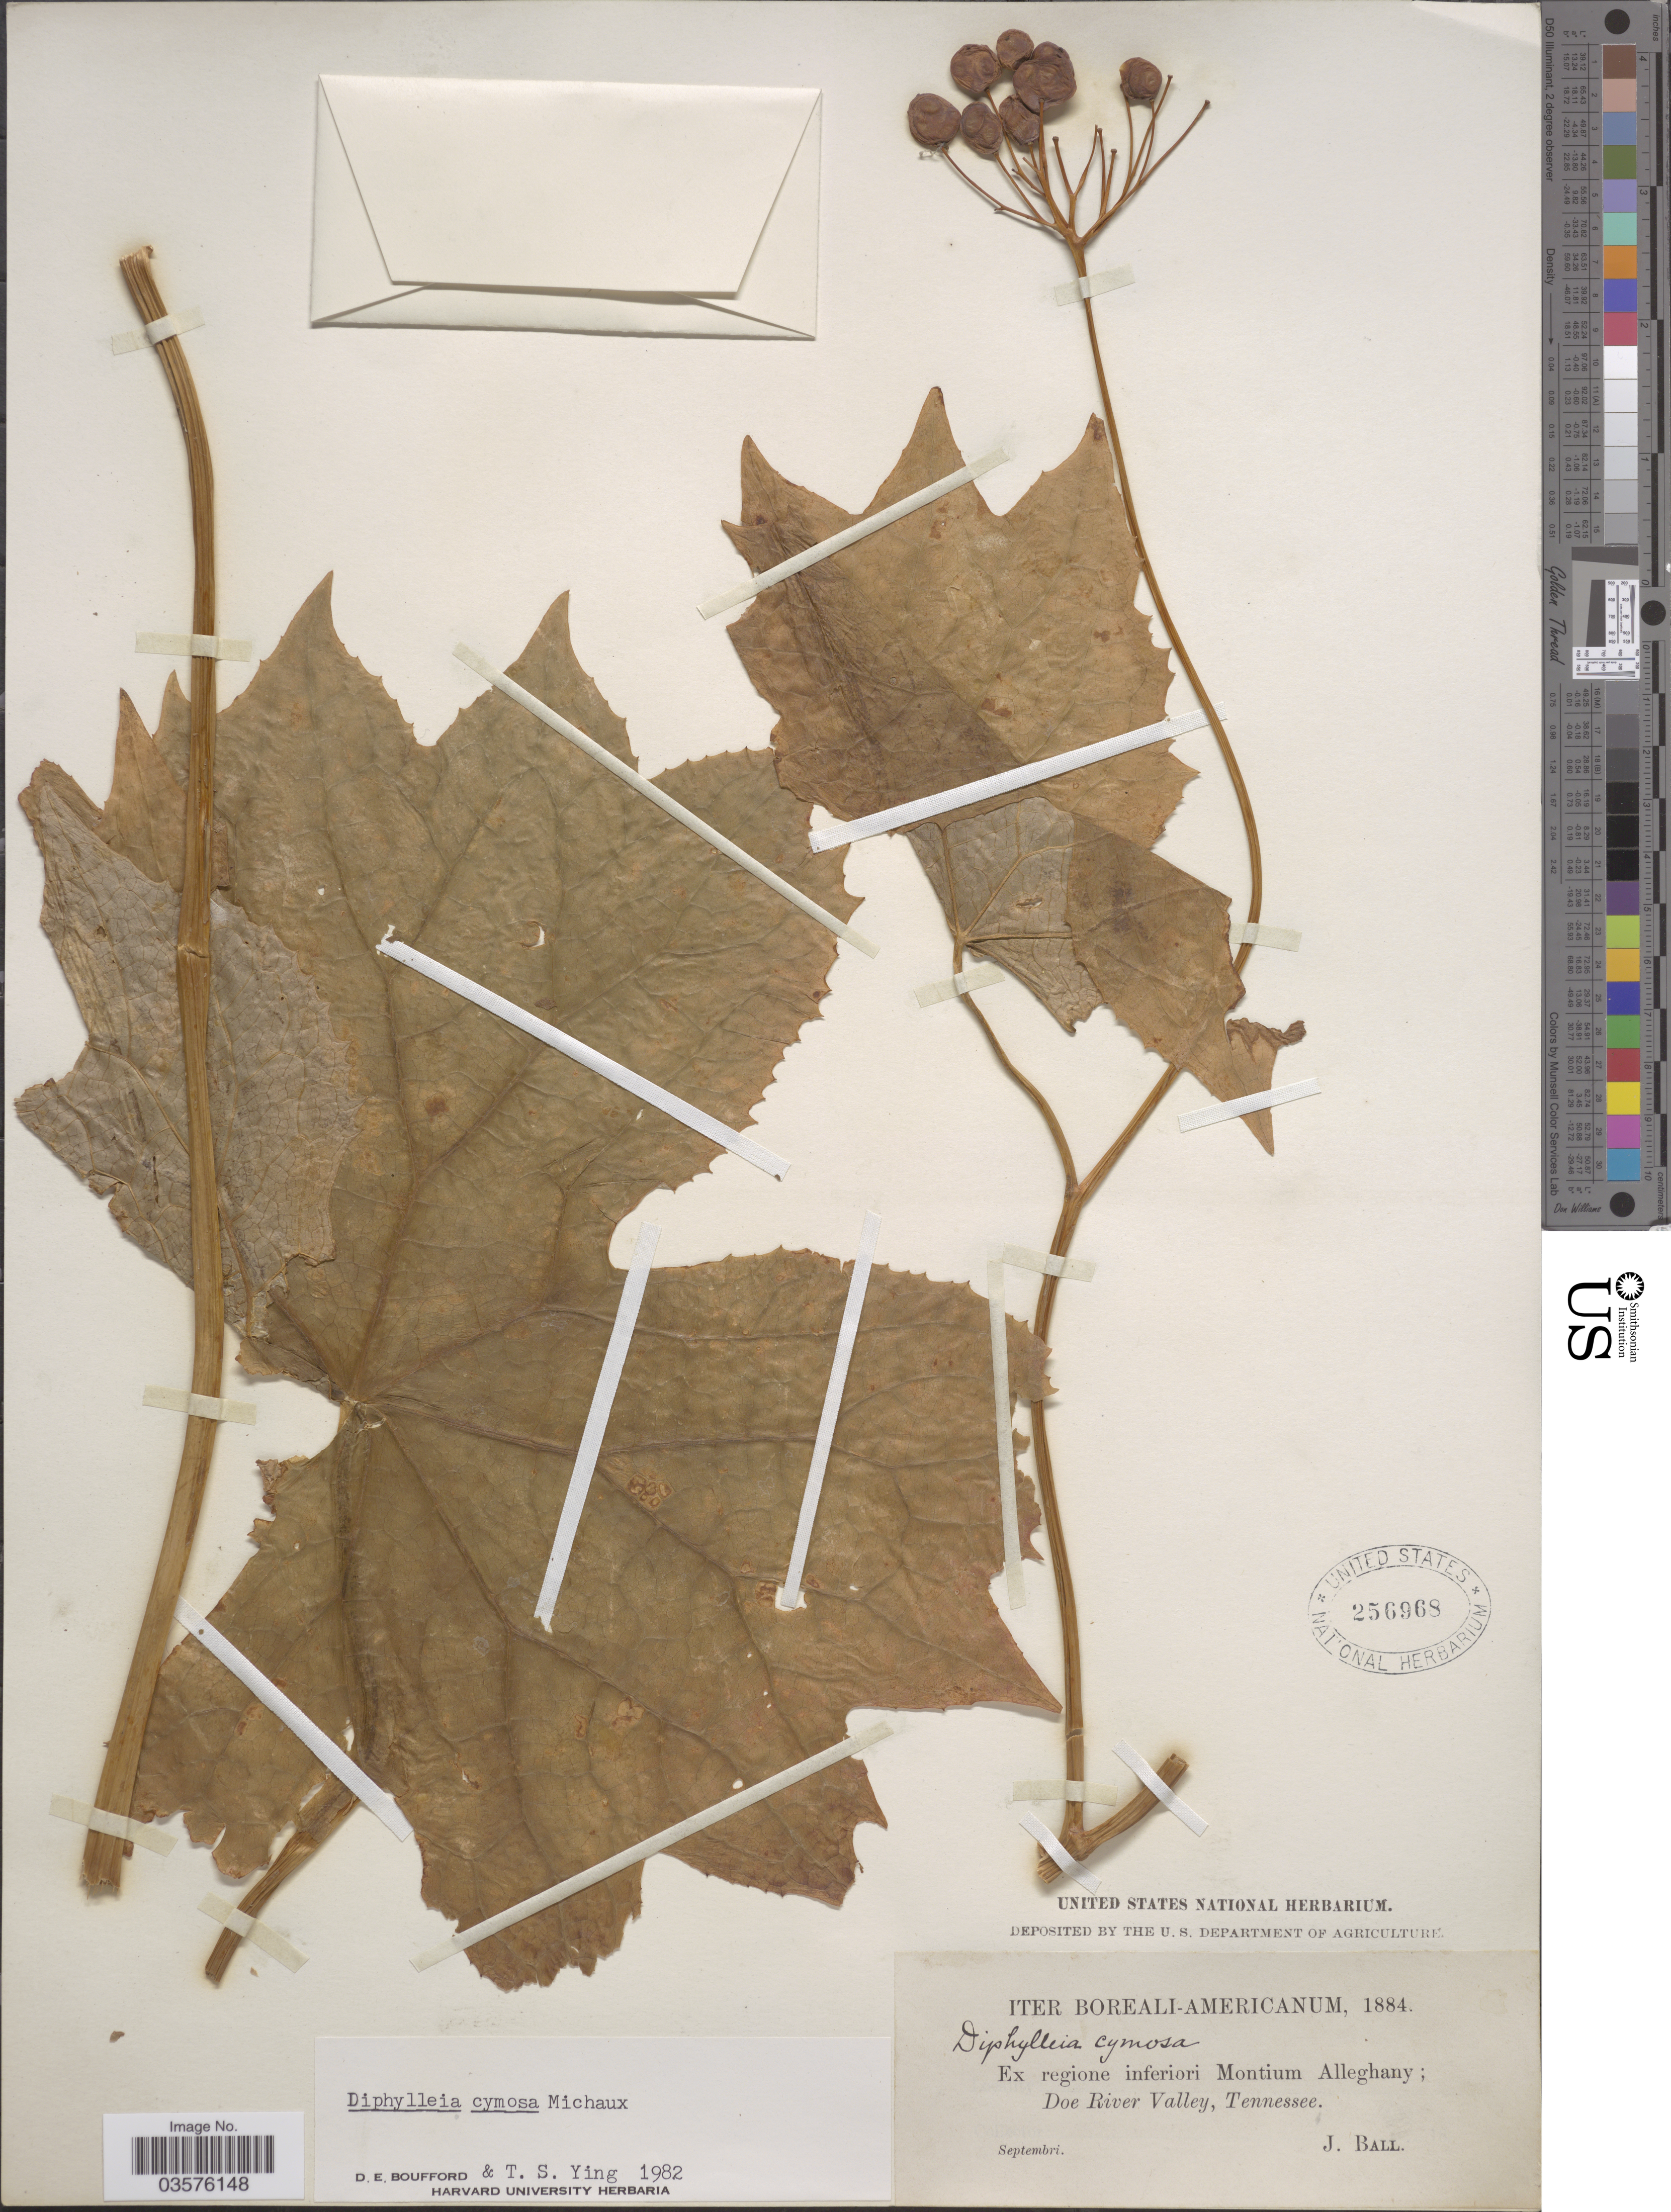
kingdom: Plantae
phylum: Tracheophyta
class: Magnoliopsida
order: Ranunculales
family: Berberidaceae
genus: Diphylleia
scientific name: Diphylleia cymosa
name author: Michx.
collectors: J. Ball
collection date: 1884-09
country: United States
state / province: Tennessee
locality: Iter Boreali-Americanum. Ex regione inferiori Montium Alleghany; Doe River Valley.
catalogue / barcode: US 256968